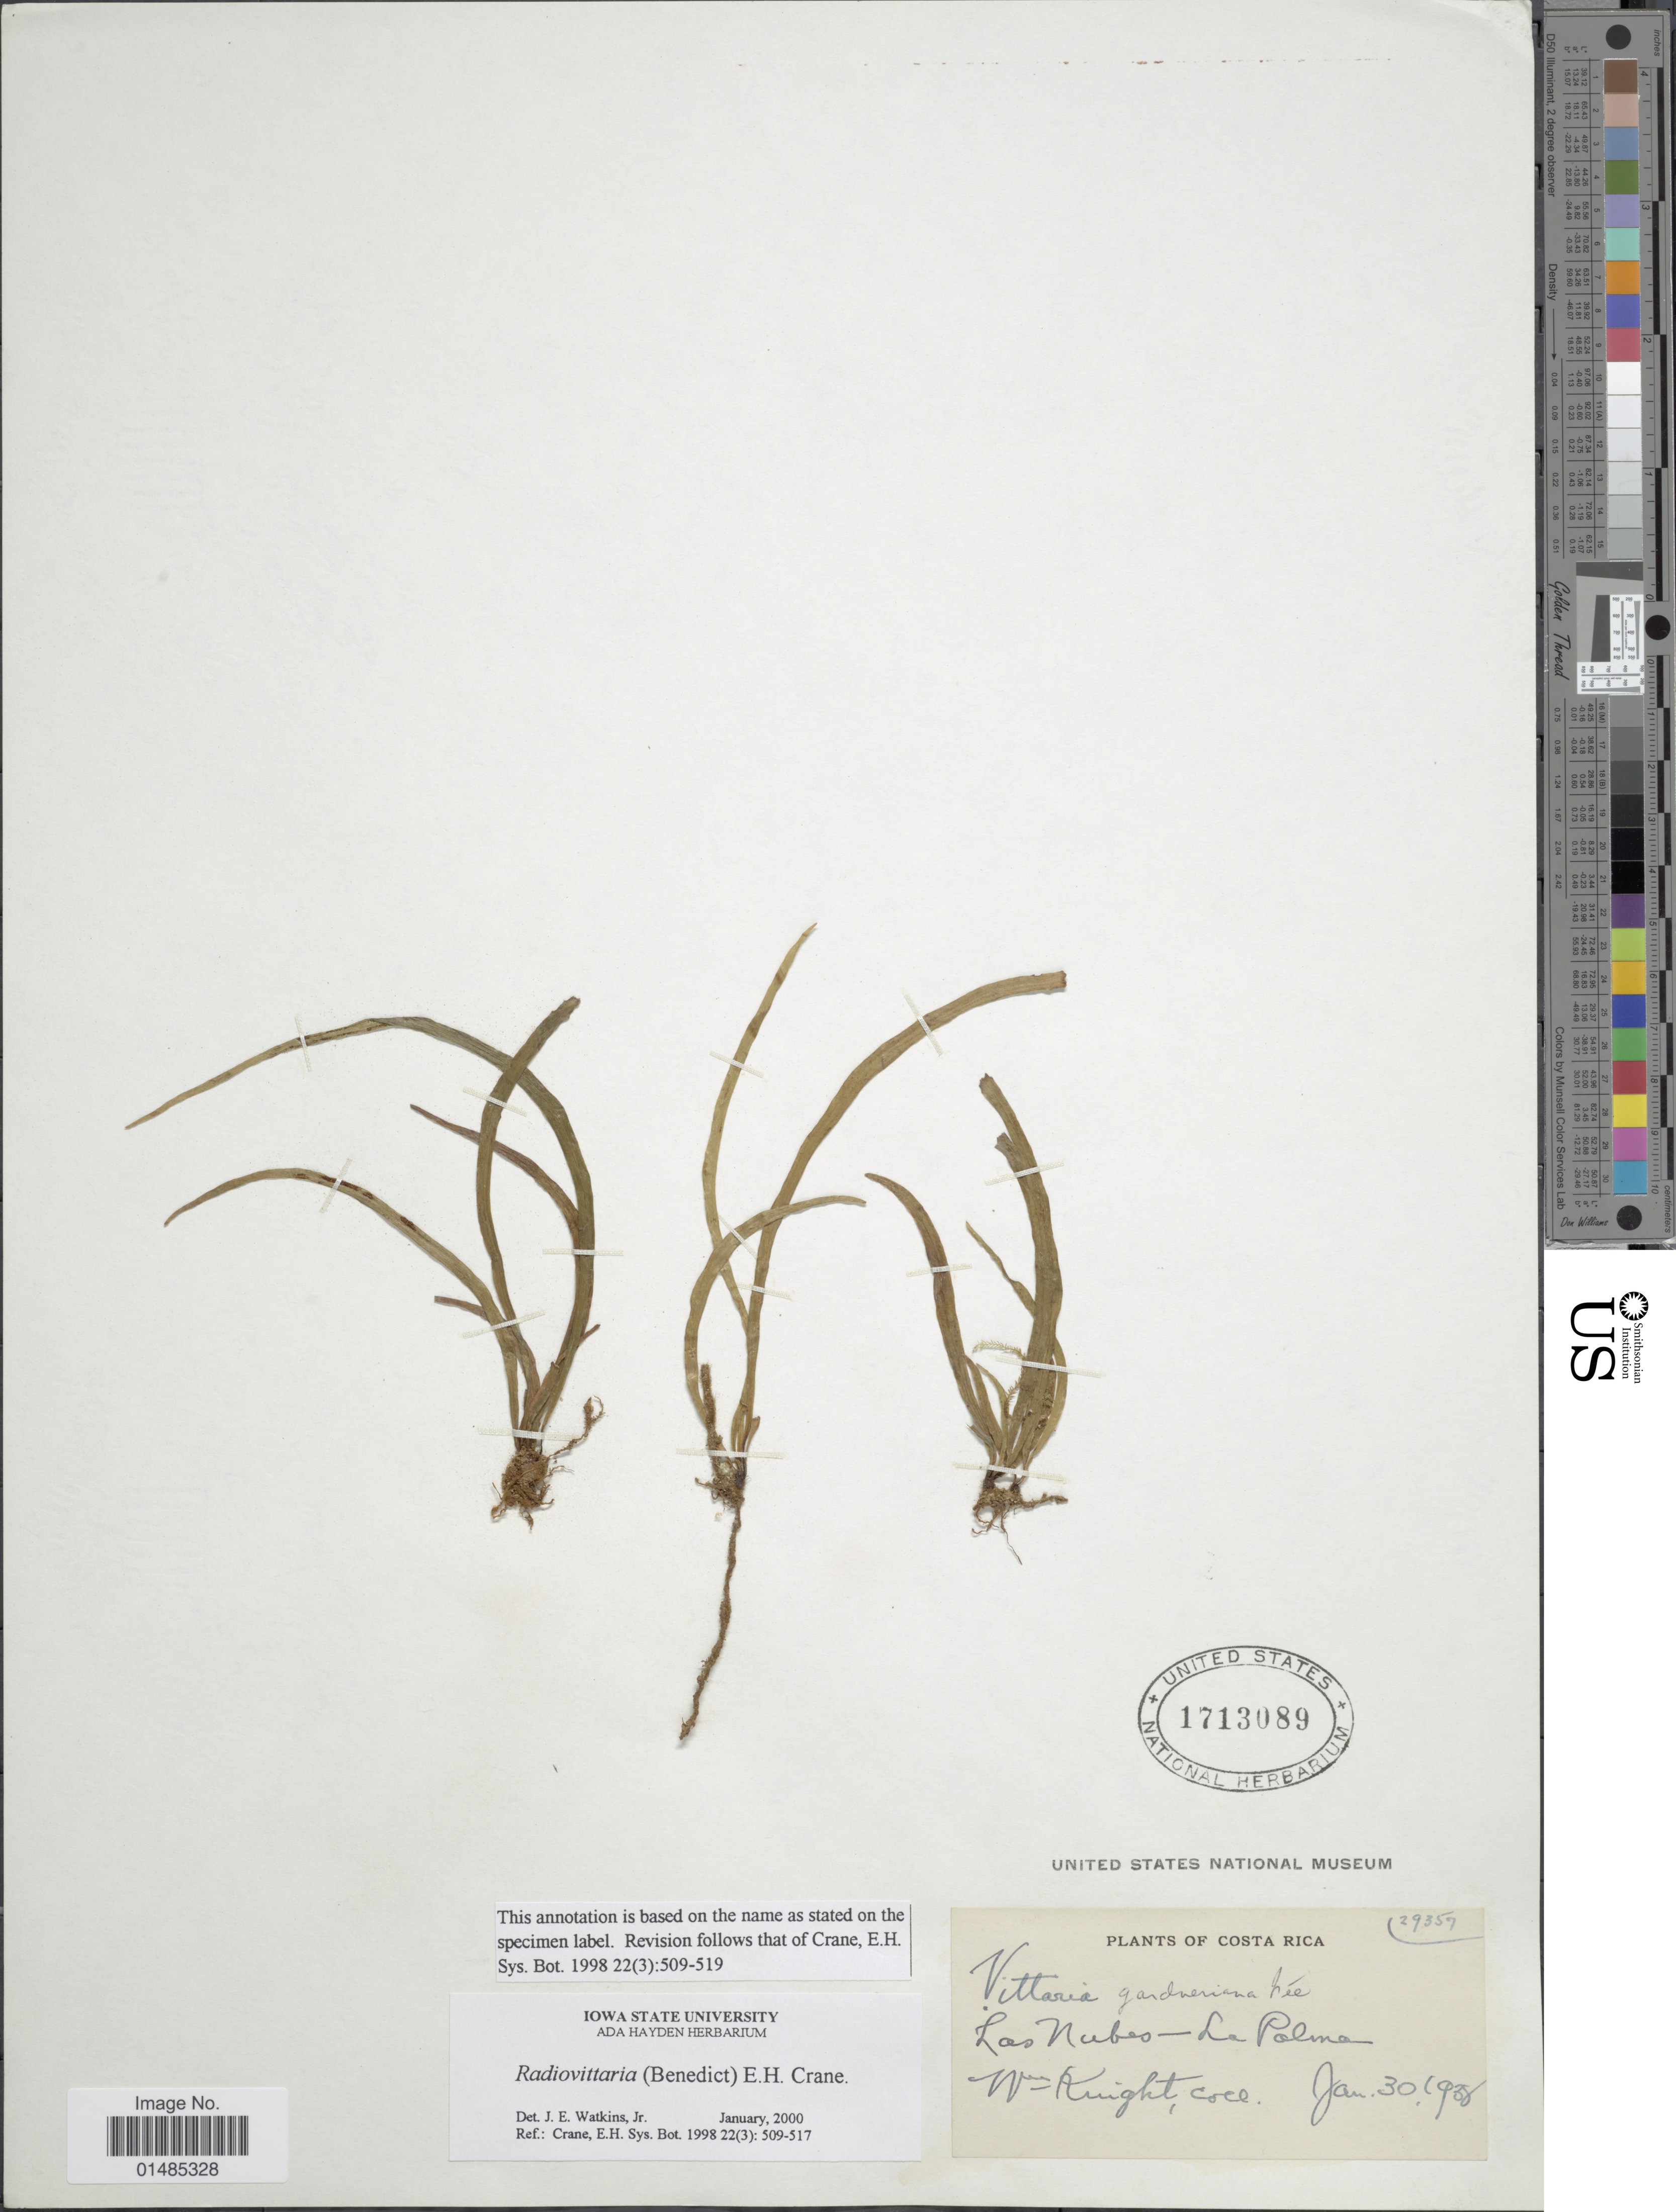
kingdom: Plantae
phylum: Tracheophyta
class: Polypodiopsida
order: Polypodiales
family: Pteridaceae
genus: Radiovittaria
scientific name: Radiovittaria gardneriana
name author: (Fée) E.H. Crane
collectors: W. Knight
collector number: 29357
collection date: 1938-01-30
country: Costa Rica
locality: Las Nubes - La Palma.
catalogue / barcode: US 1713089